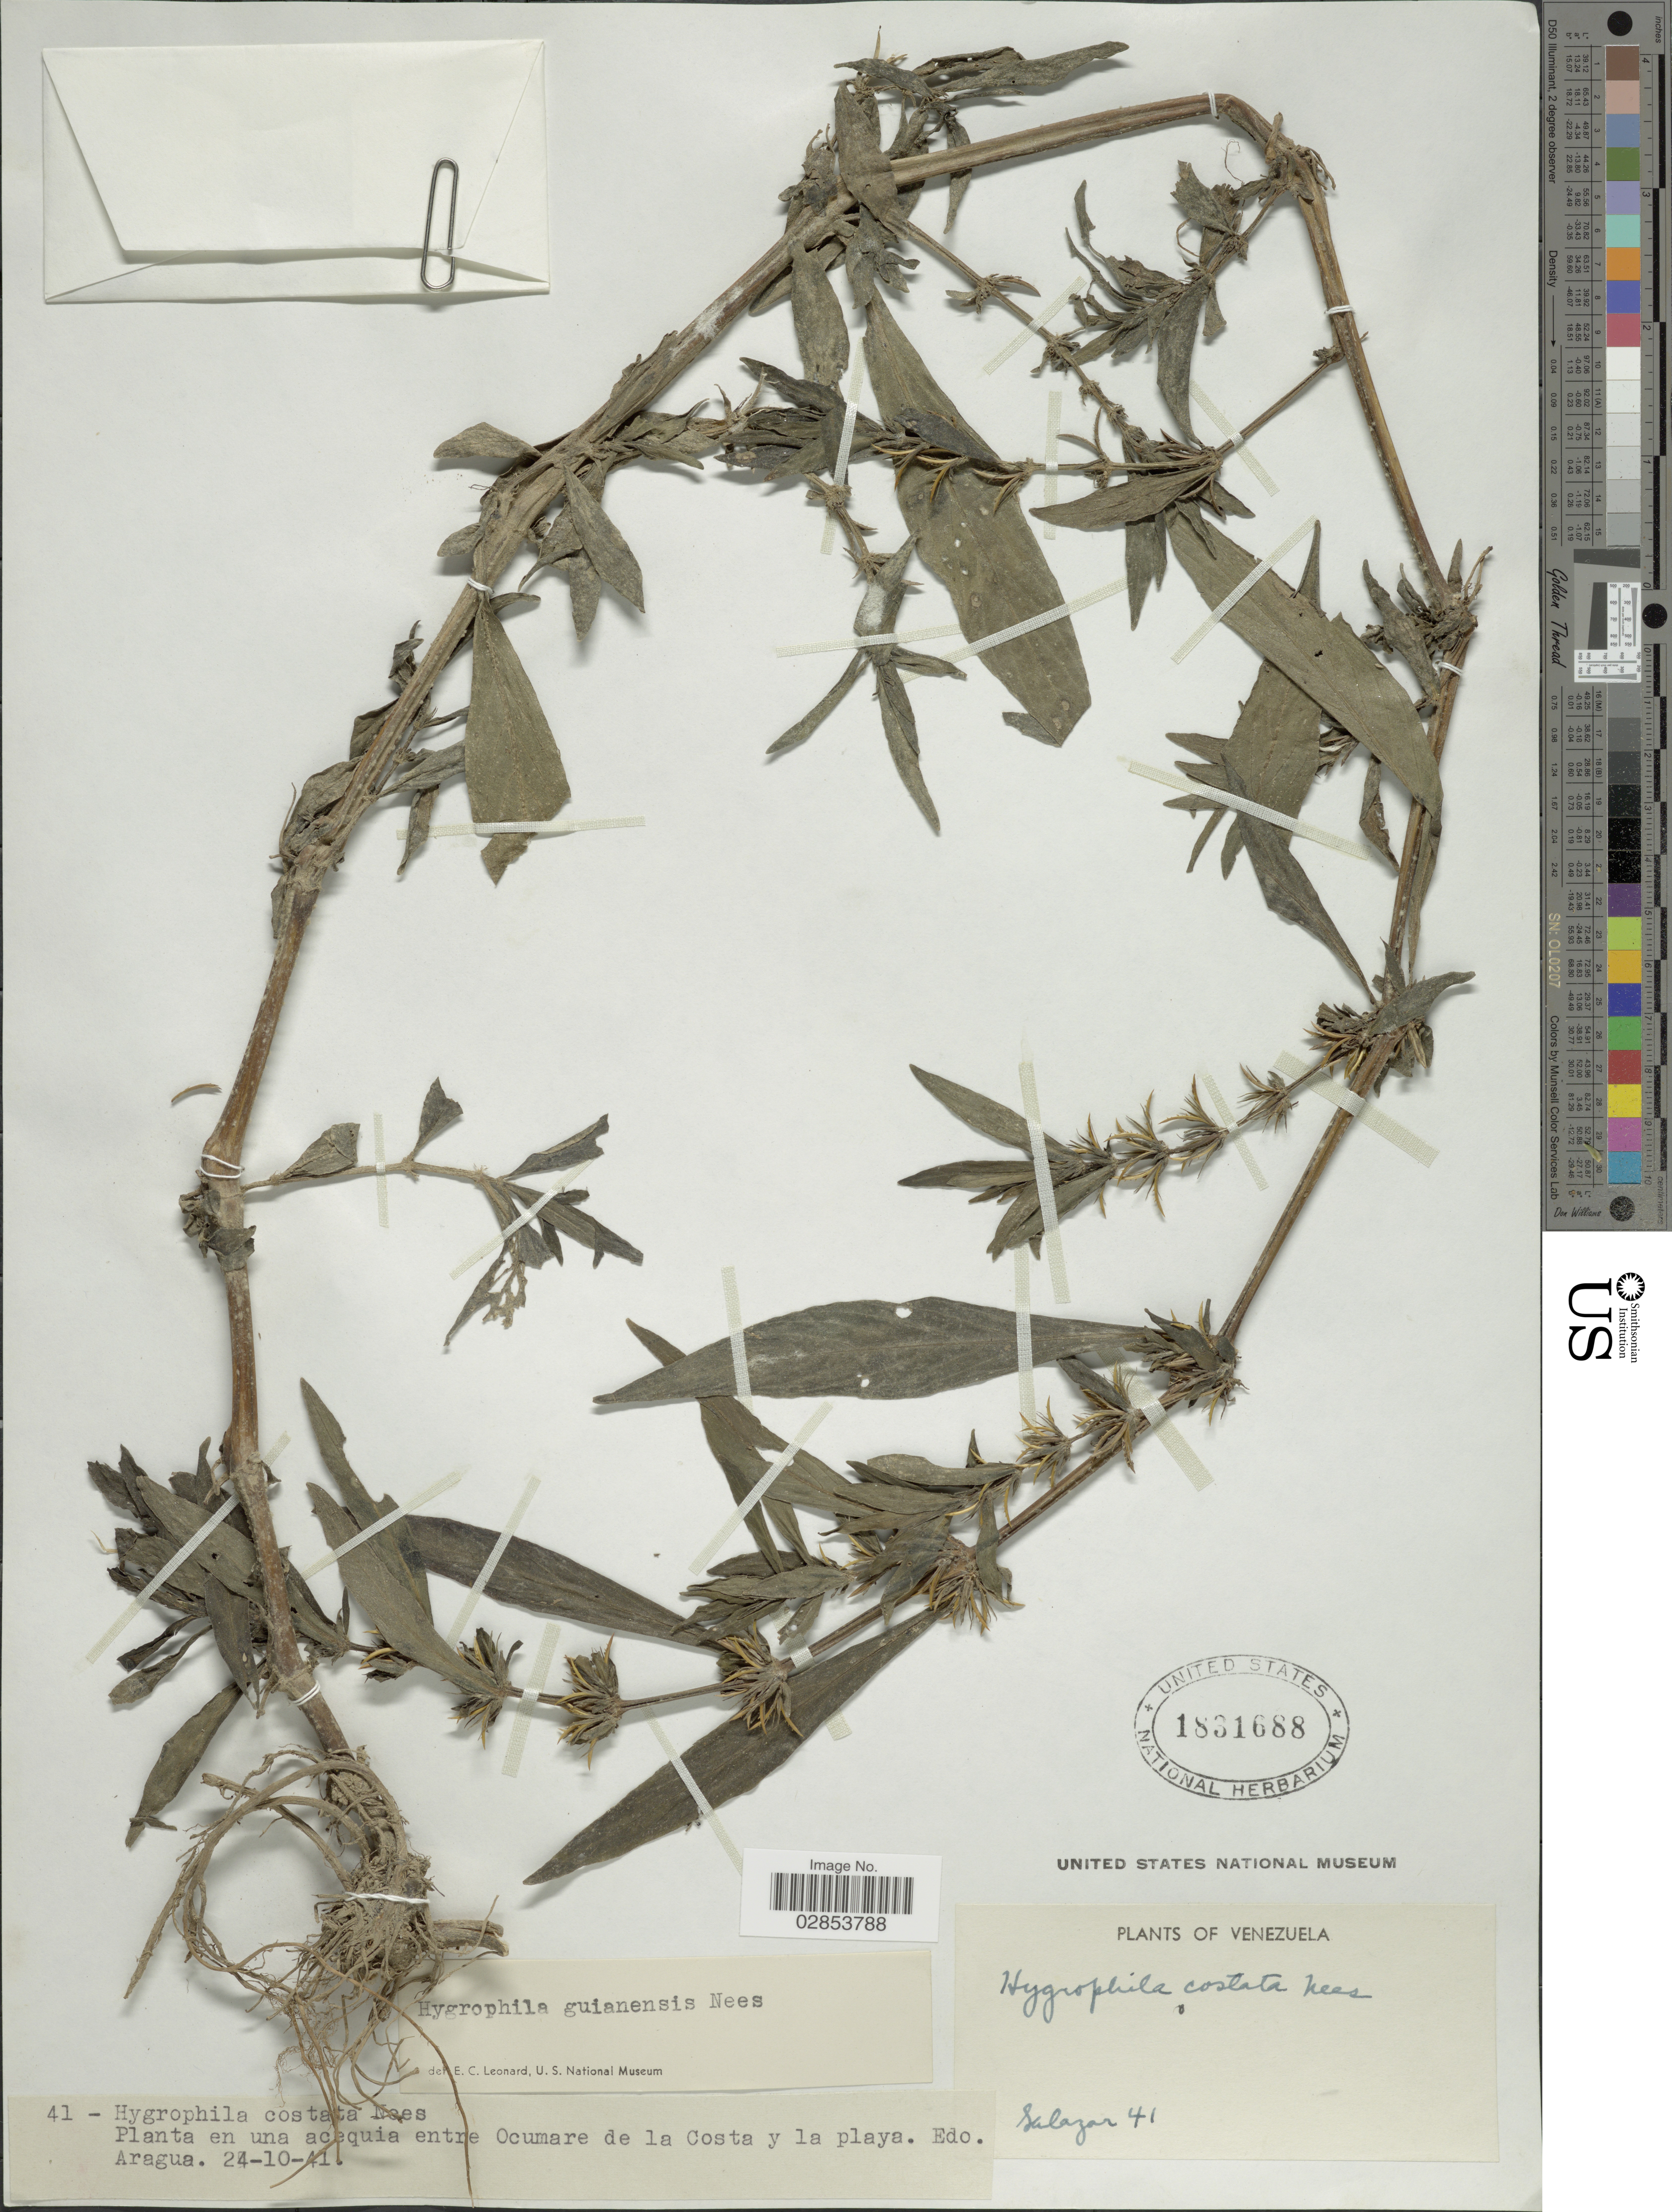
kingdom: Plantae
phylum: Tracheophyta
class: Magnoliopsida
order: Lamiales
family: Acanthaceae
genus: Hygrophila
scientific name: Hygrophila costata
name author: Nees & T. Nees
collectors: -. Salazar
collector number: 41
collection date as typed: Transcribed d/m/y: 24/10/41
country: Venezuela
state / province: Aragua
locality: Entre Ocumare de la Costa y la playa.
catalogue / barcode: US 1831688